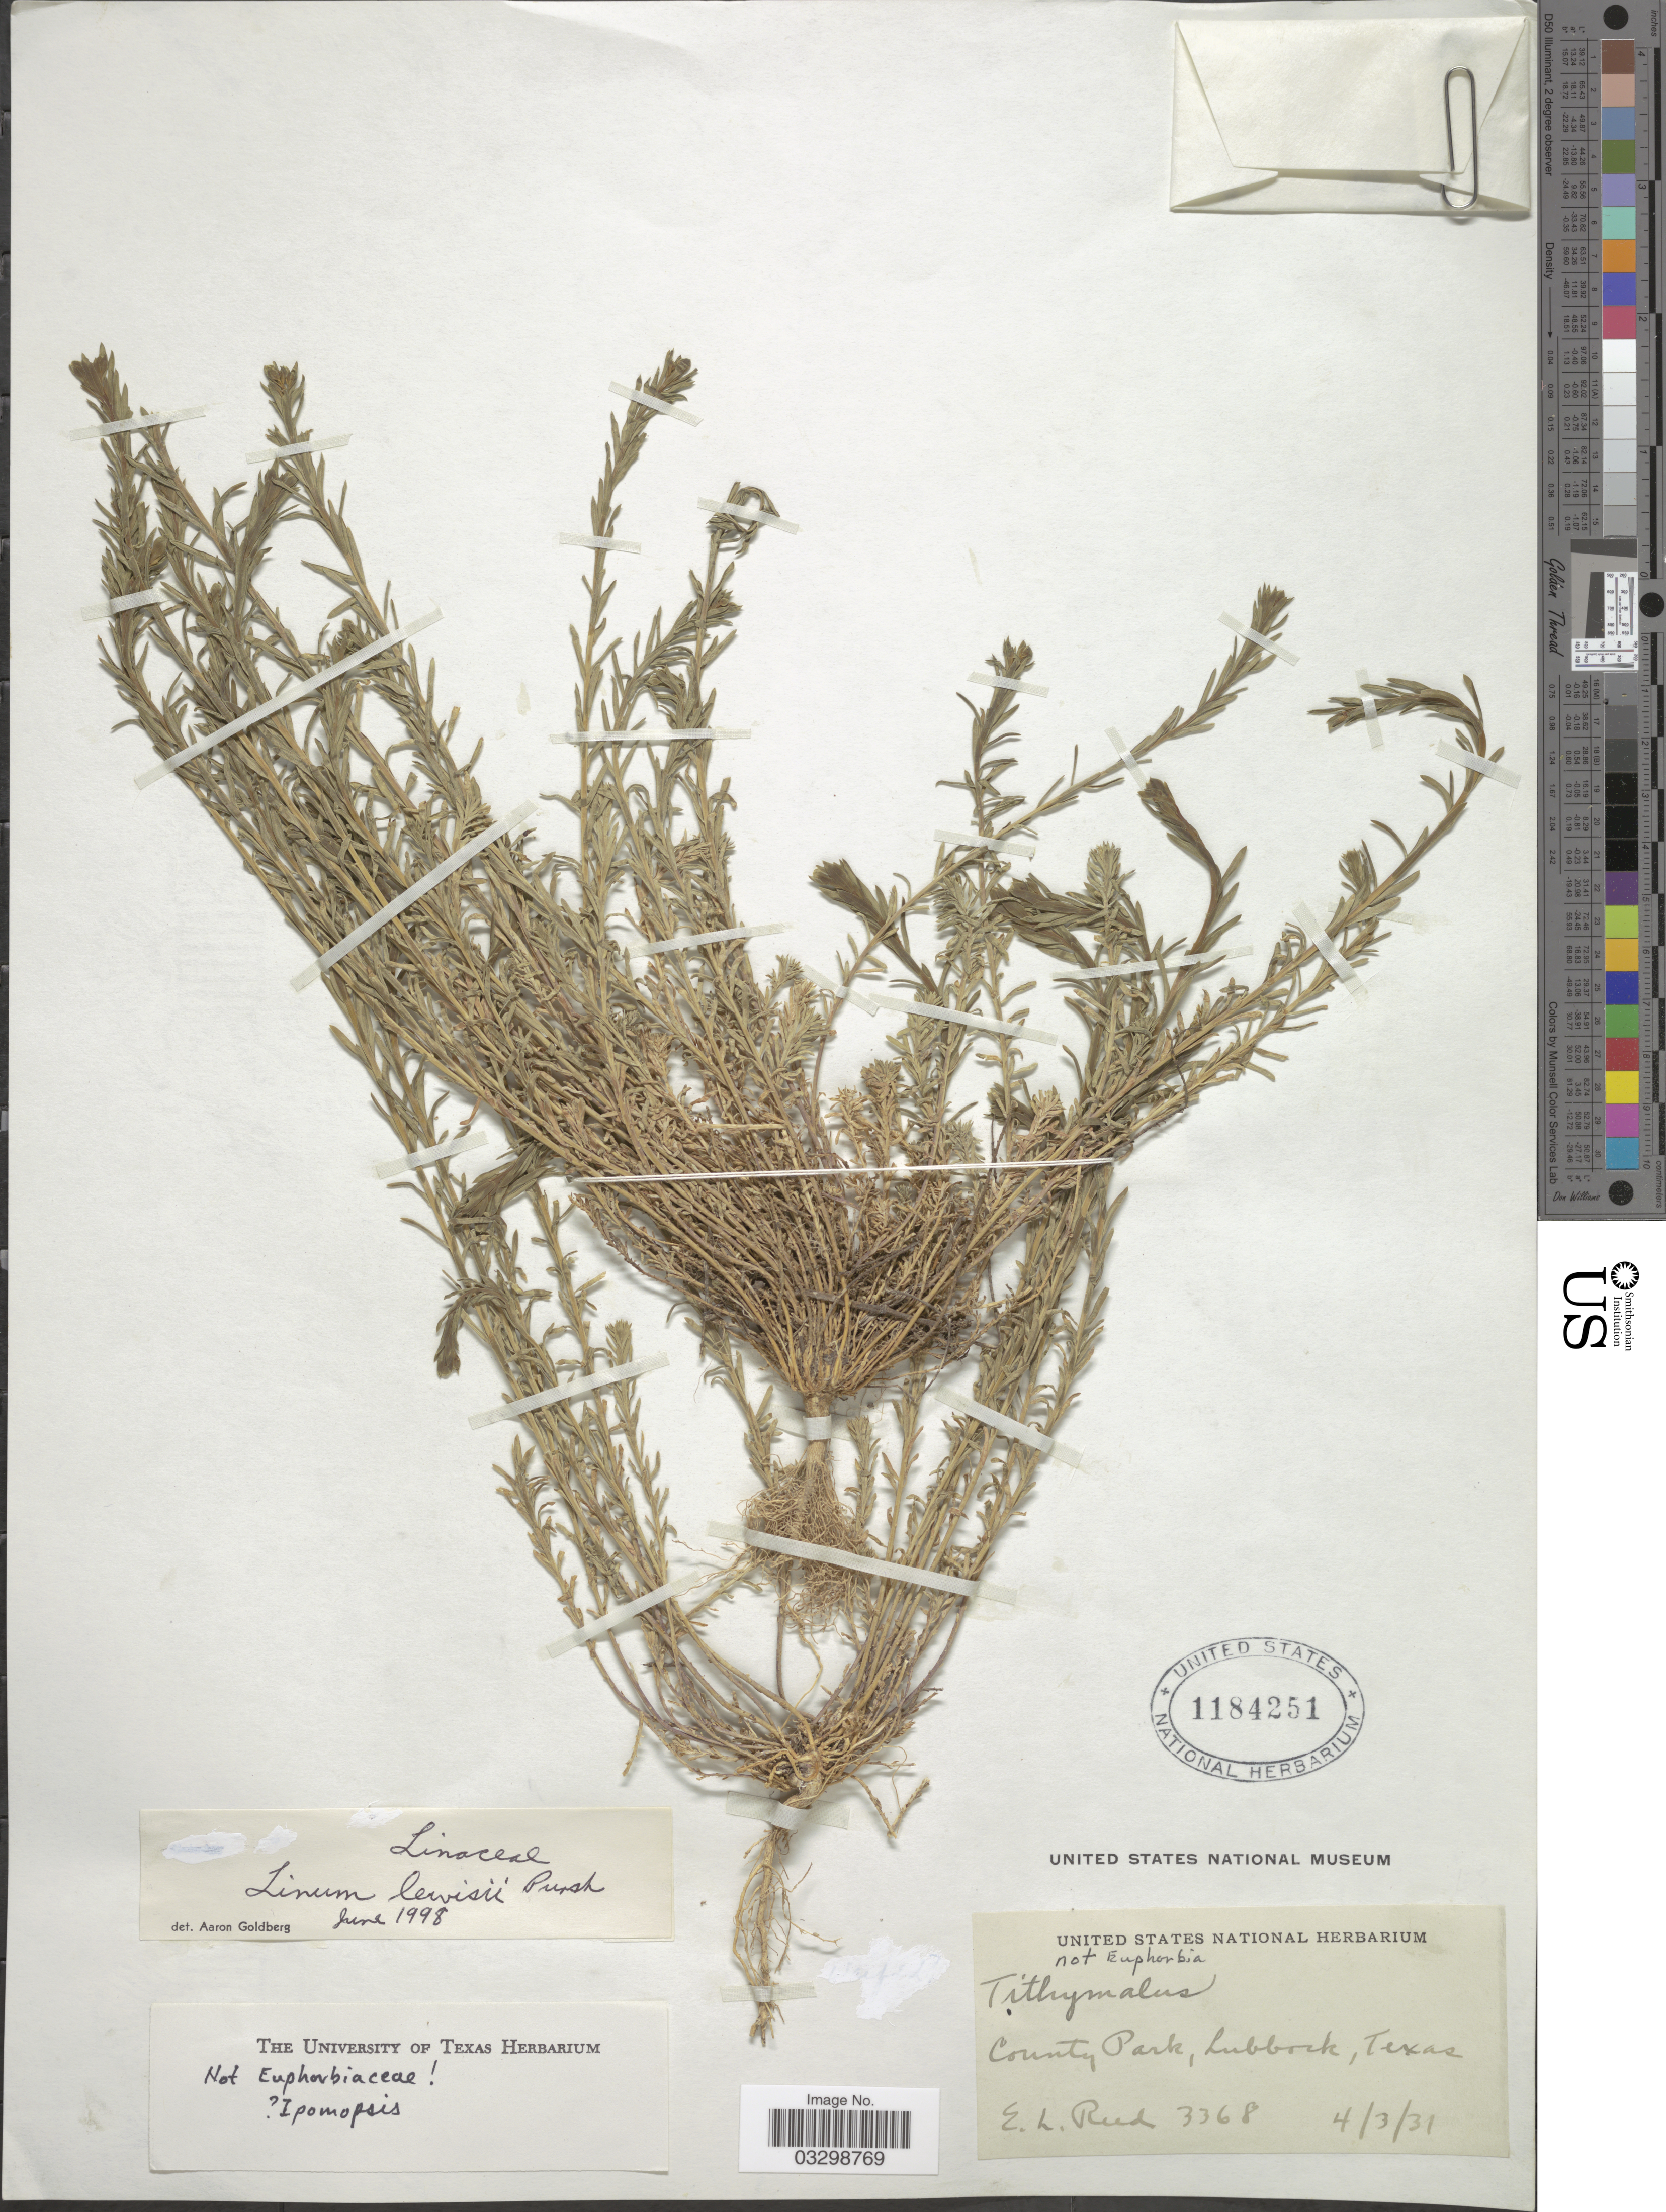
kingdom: Plantae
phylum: Tracheophyta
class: Magnoliopsida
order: Malpighiales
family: Linaceae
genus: Linum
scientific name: Linum lewisii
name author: Pursh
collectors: E. Reed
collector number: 3368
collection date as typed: Transcribed d/m/y: 3/4/31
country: United States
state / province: Texas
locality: County Park, Lubbock.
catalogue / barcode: US 1184251